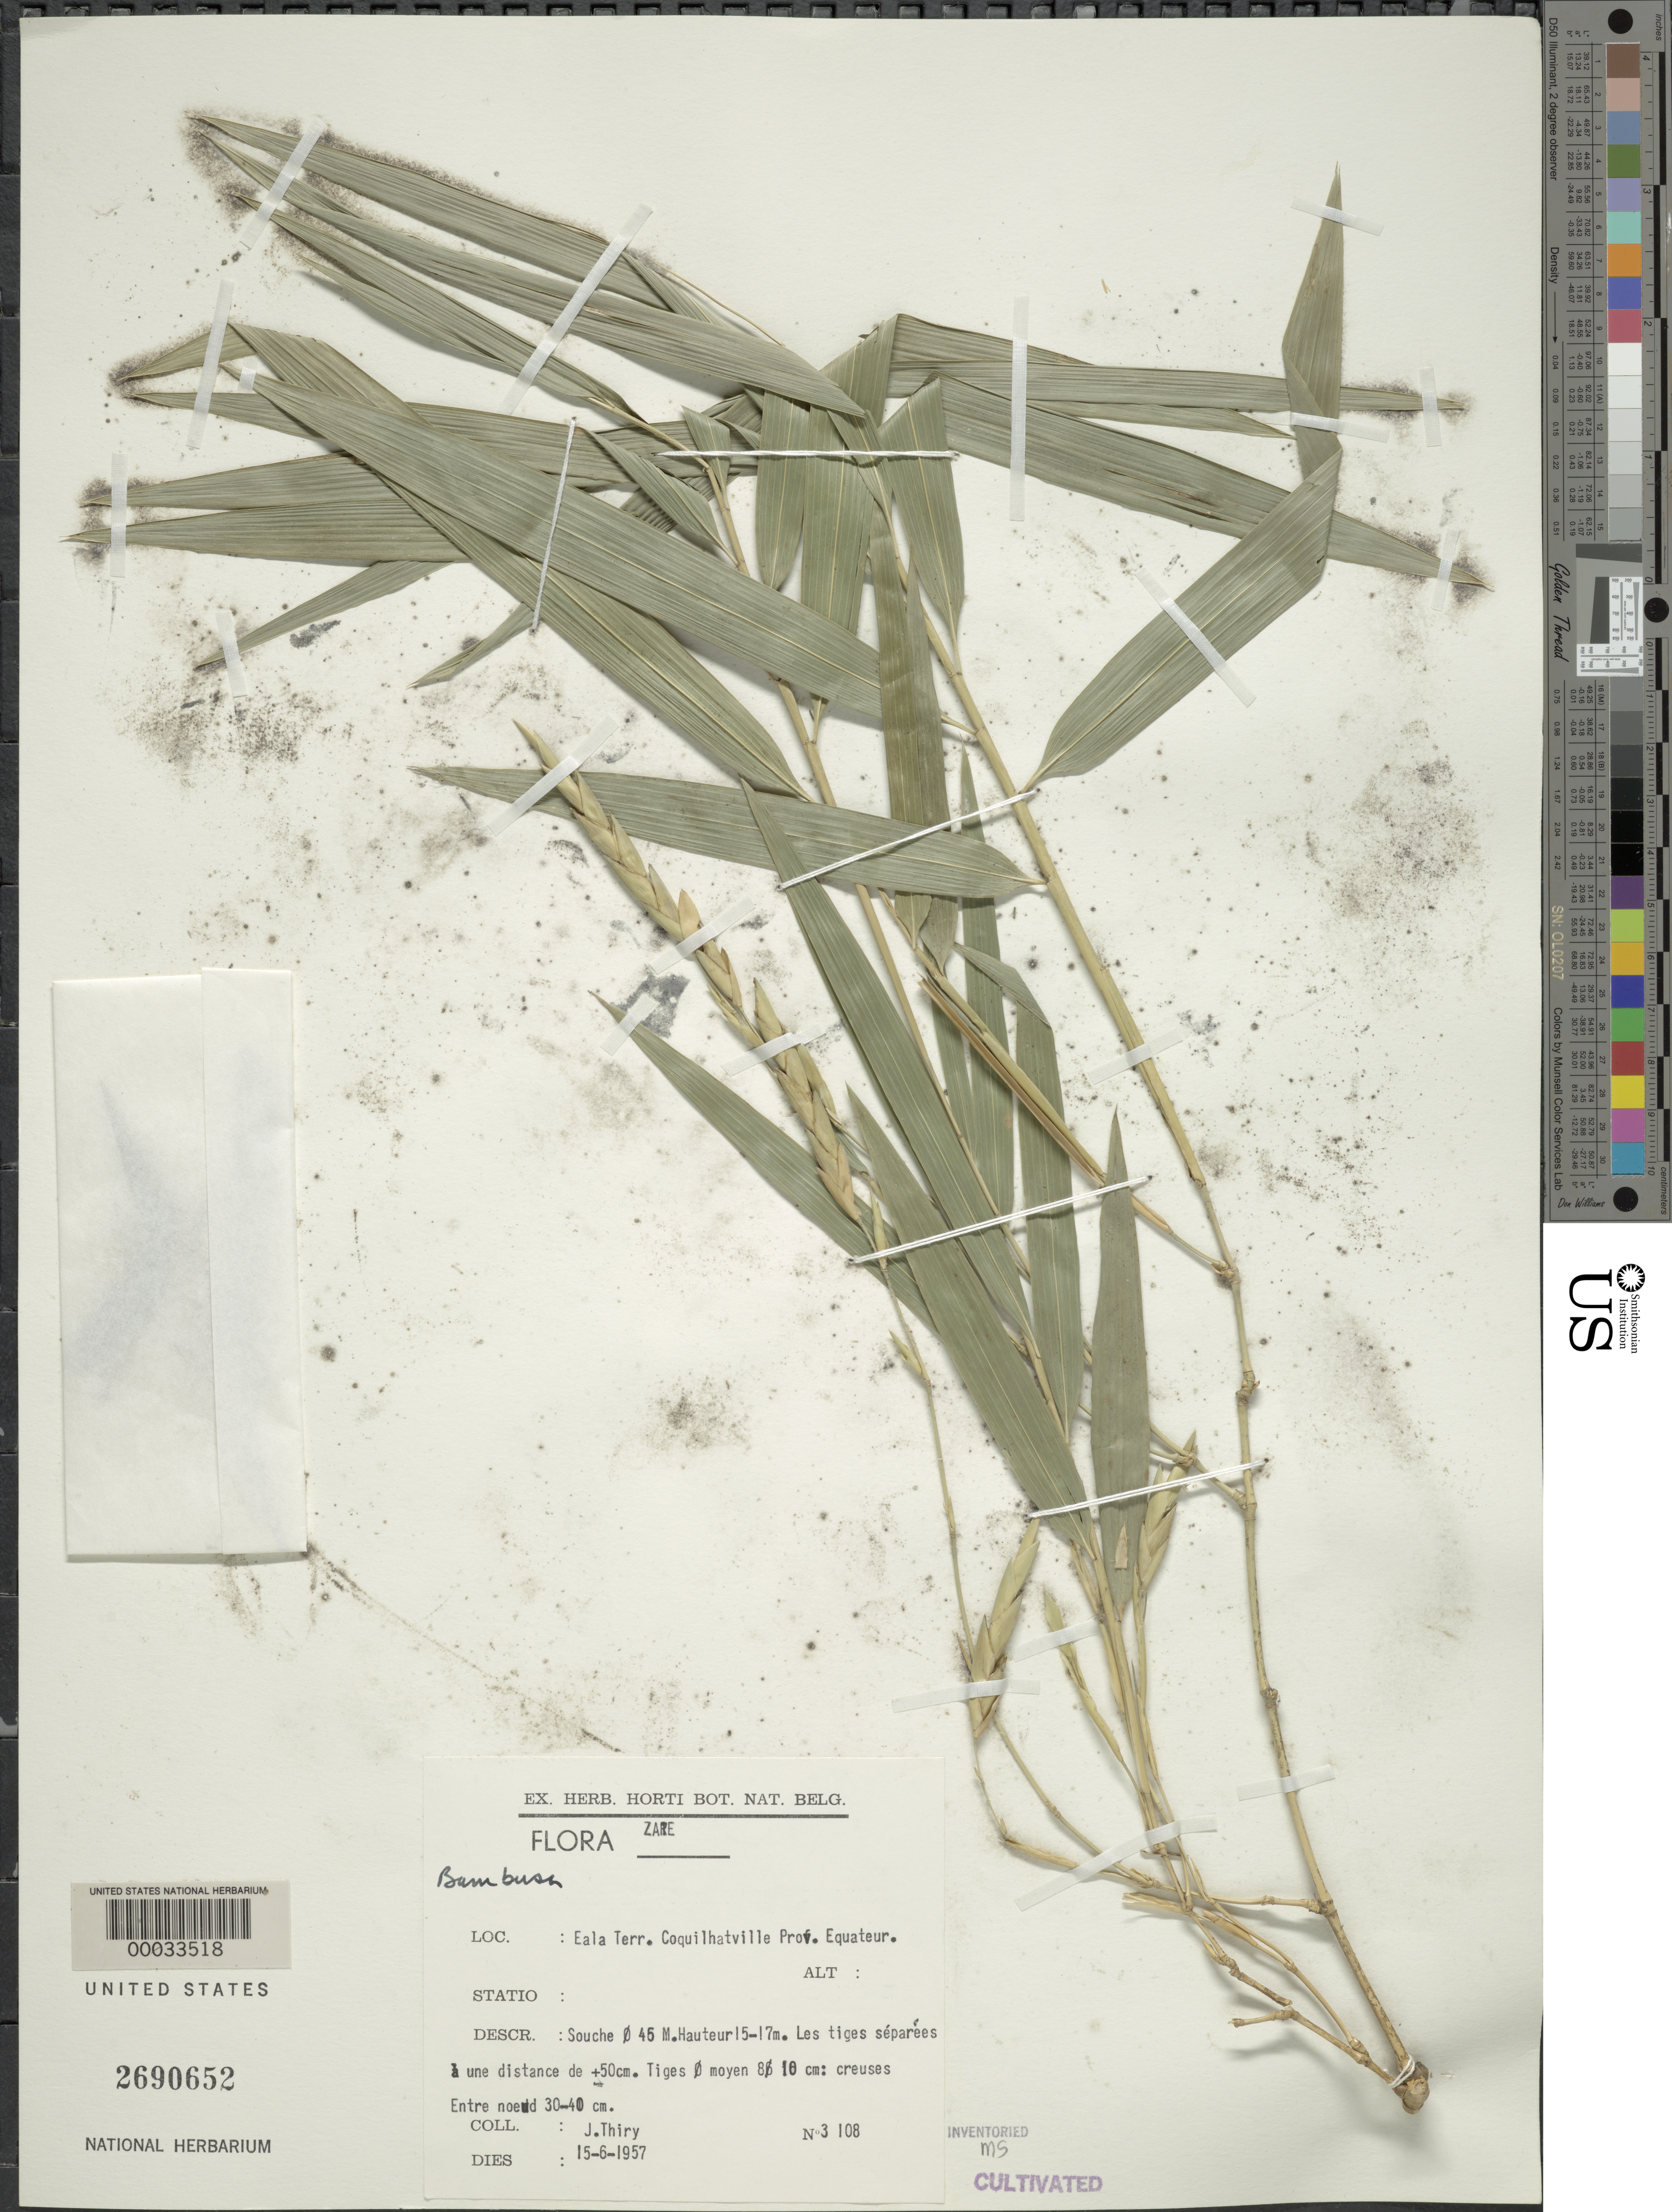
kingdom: Plantae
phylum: Tracheophyta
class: Liliopsida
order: Poales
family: Poaceae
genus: Bambusa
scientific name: Bambusa sp.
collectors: J. Thiry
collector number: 3108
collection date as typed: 15 Jun 1957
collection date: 1957-06-15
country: Congo, Democratic Republic of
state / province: Équateur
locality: Eala, coquilhatville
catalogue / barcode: US 2690652